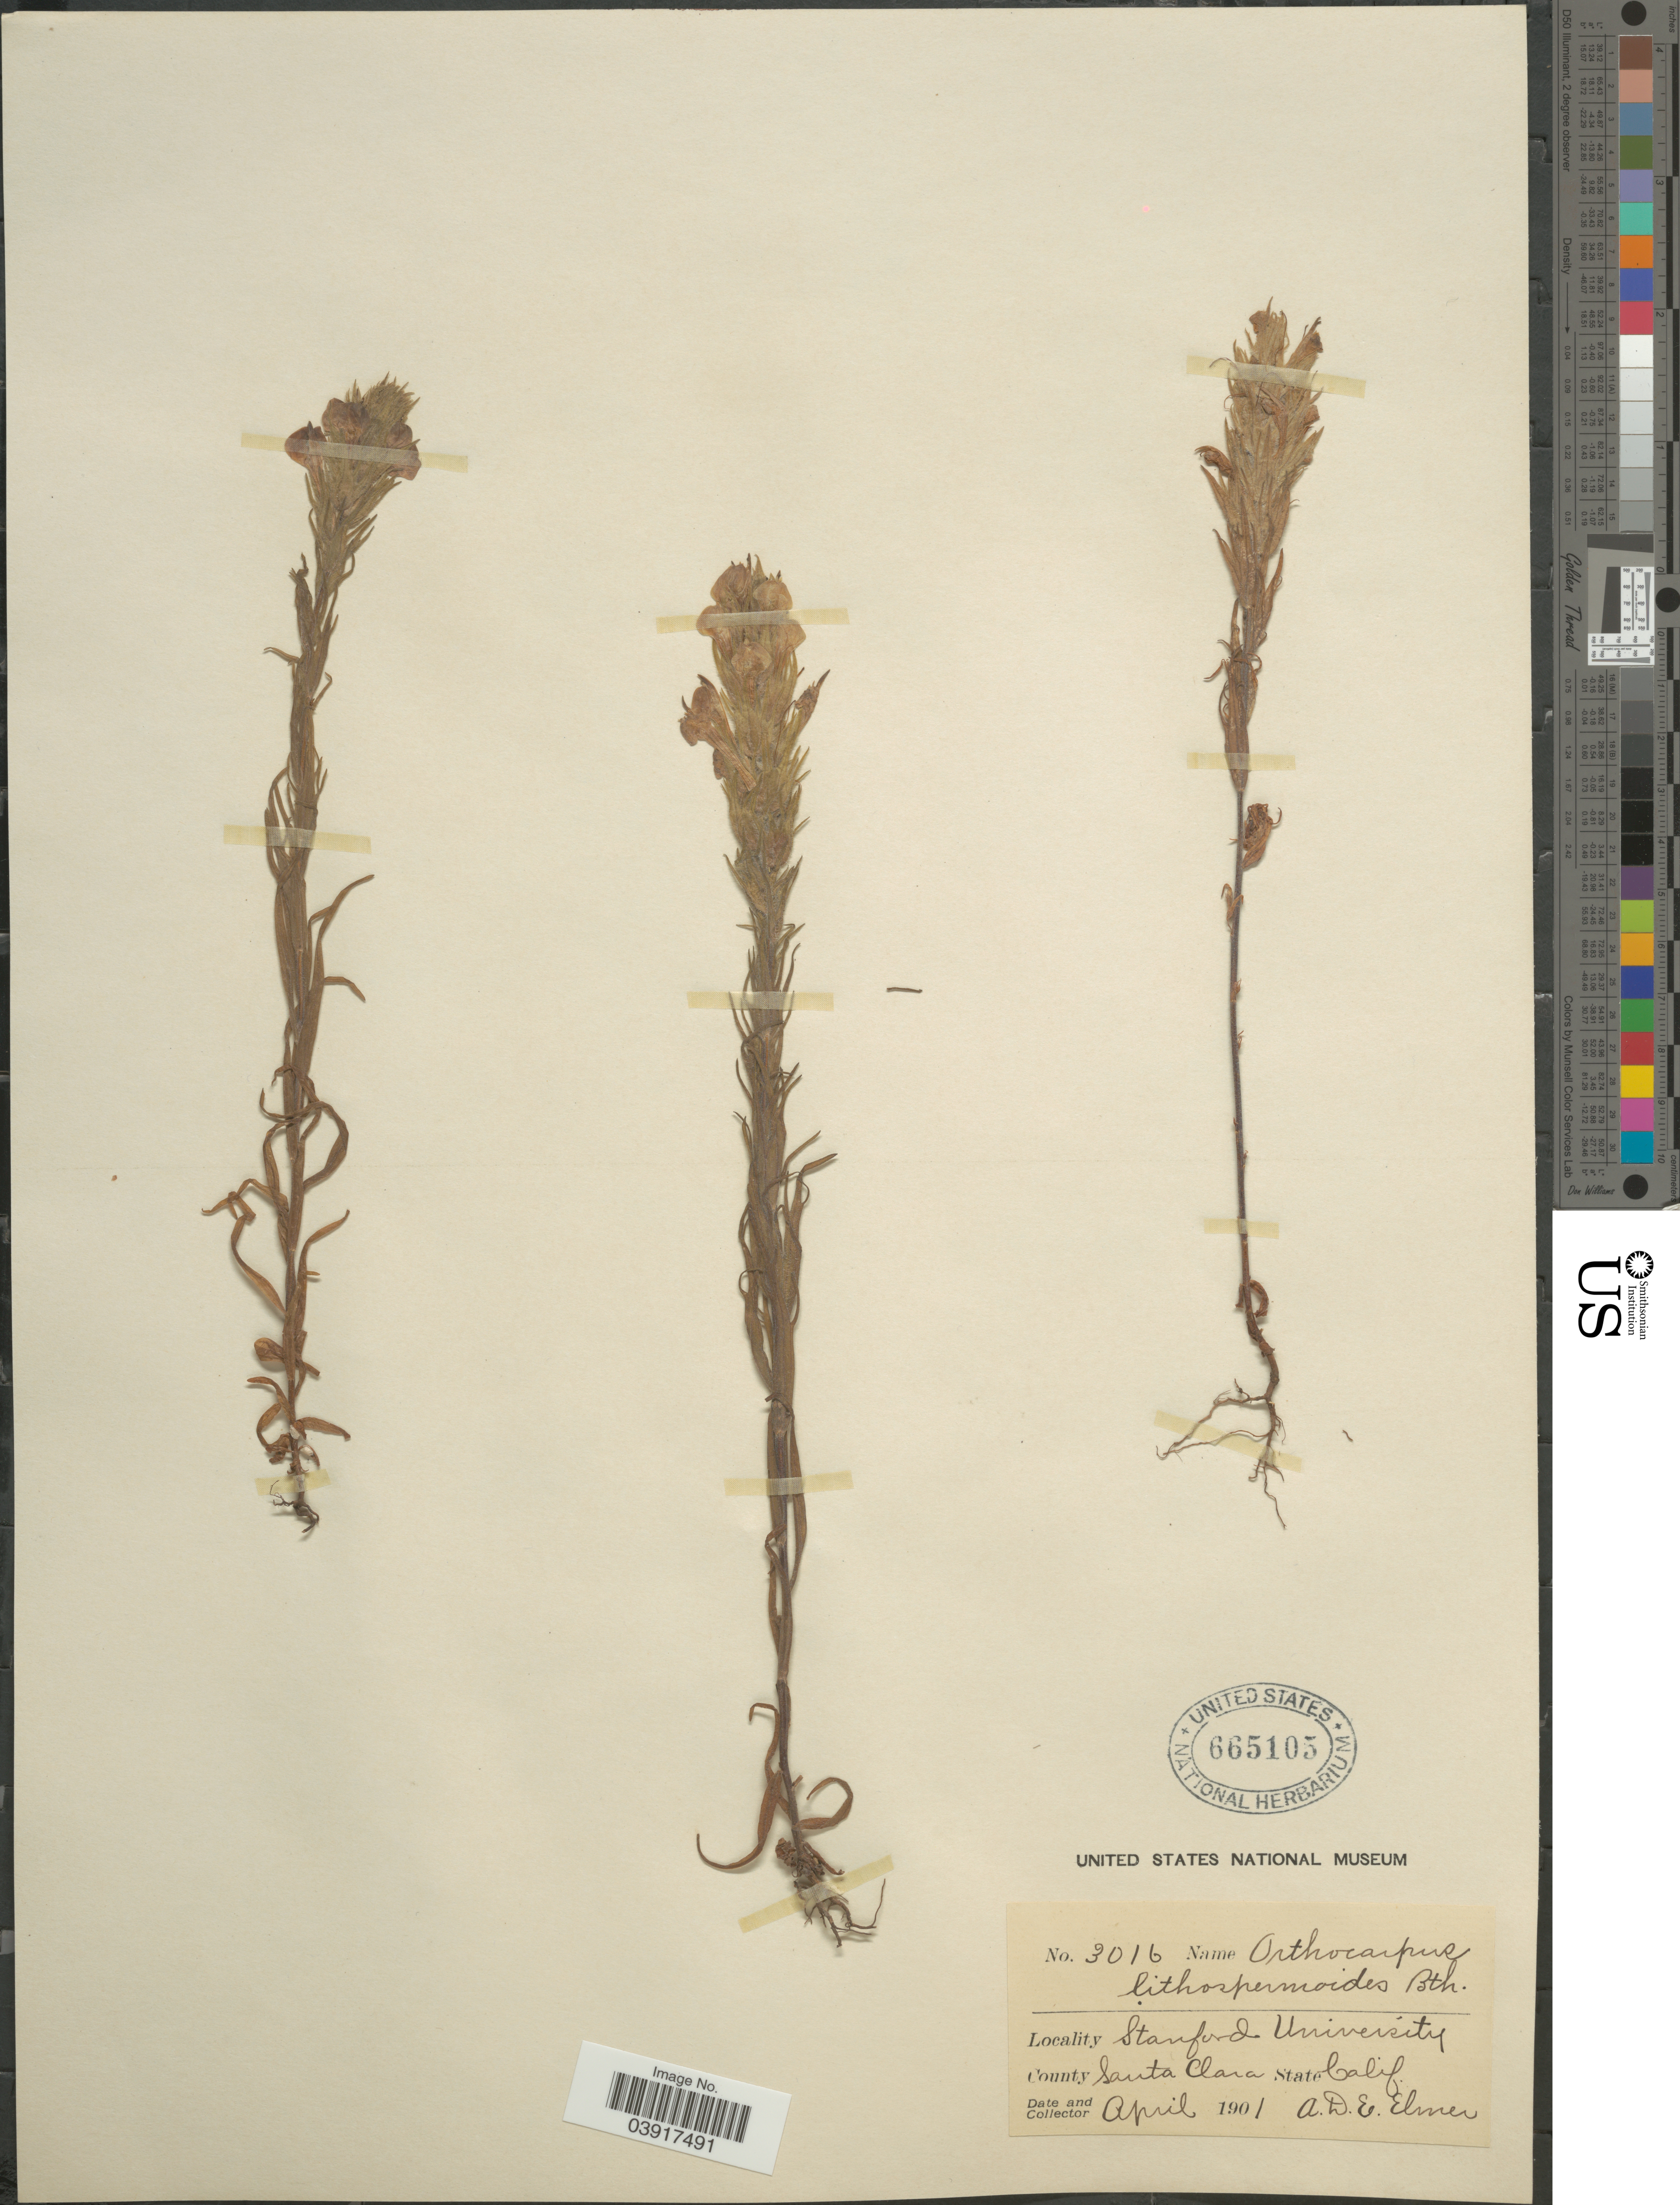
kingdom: Plantae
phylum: Tracheophyta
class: Magnoliopsida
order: Lamiales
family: Orobanchaceae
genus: Orthocarpus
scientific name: Orthocarpus lithospermoides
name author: Benth.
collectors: A. D. E. Elmer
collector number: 3016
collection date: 1901-04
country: United States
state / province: California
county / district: Santa Clara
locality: Stanford University. County Santa Clara.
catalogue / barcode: US 665105